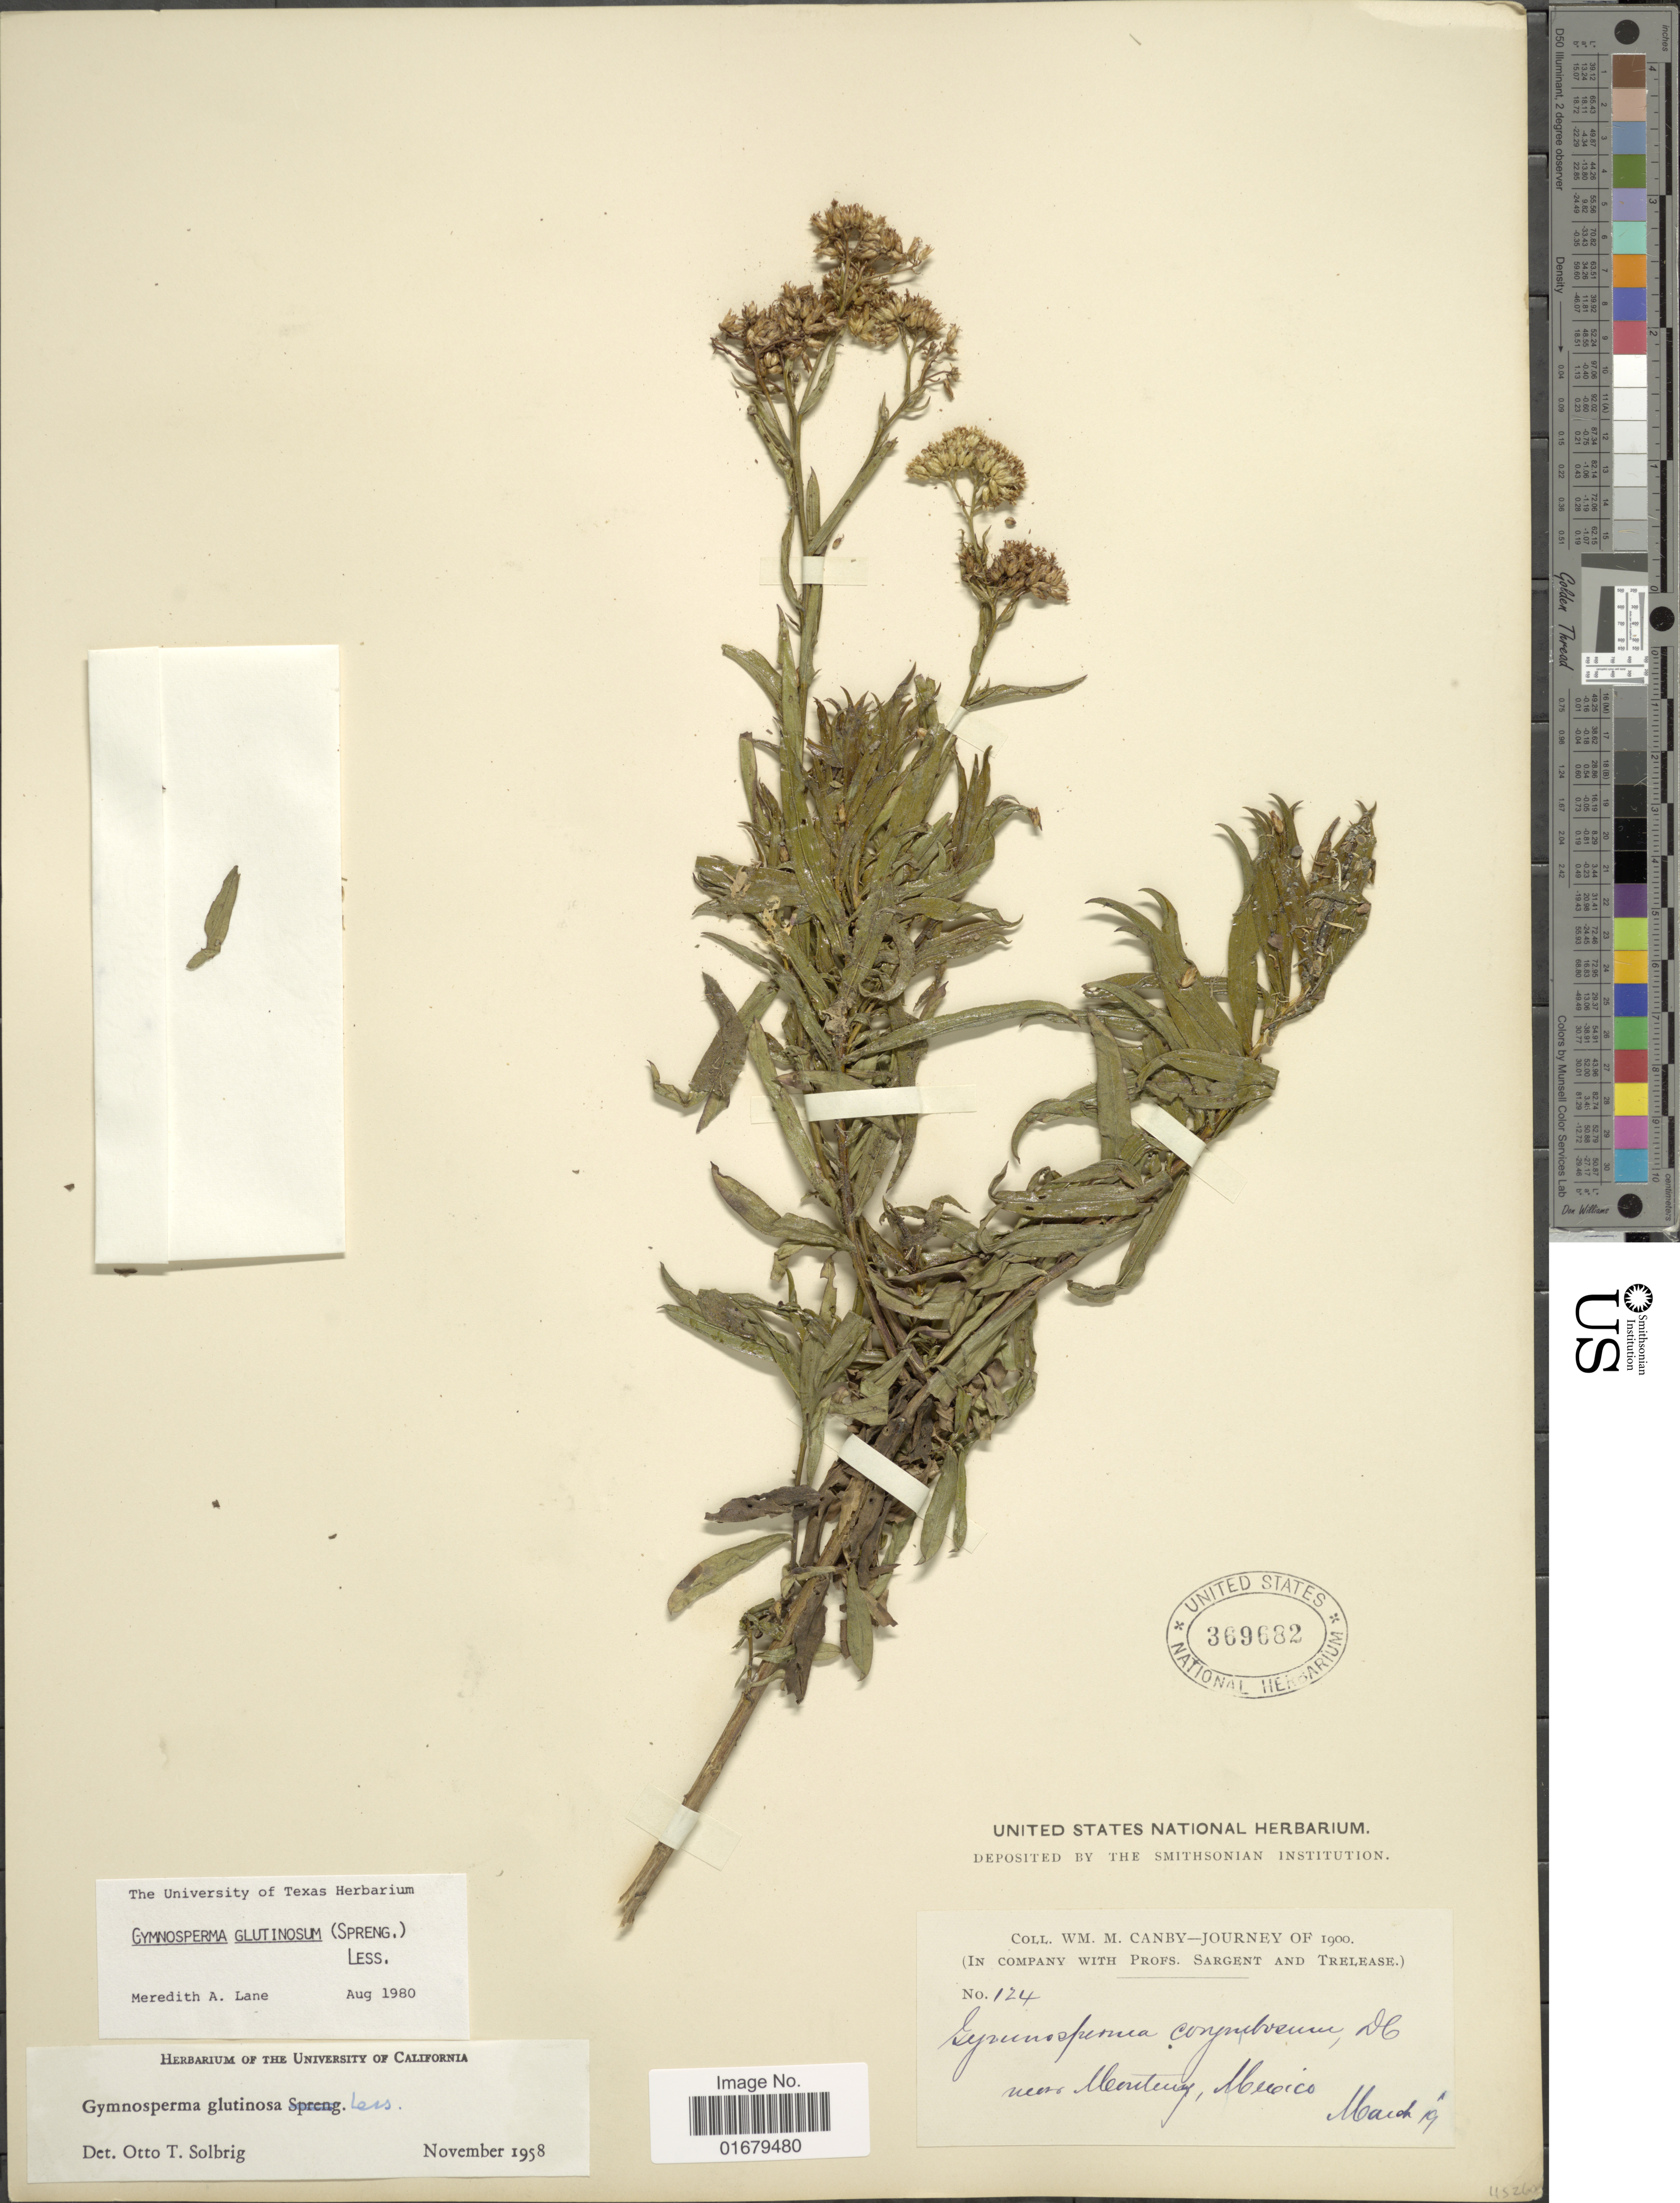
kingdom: Plantae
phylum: Tracheophyta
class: Magnoliopsida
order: Asterales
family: Asteraceae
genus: Gymnosperma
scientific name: Gymnosperma glutinosum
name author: (Spreng.) Less.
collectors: W. M. Canby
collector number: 124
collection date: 1900-03-19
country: Mexico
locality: Near Monterey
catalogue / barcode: US 369682